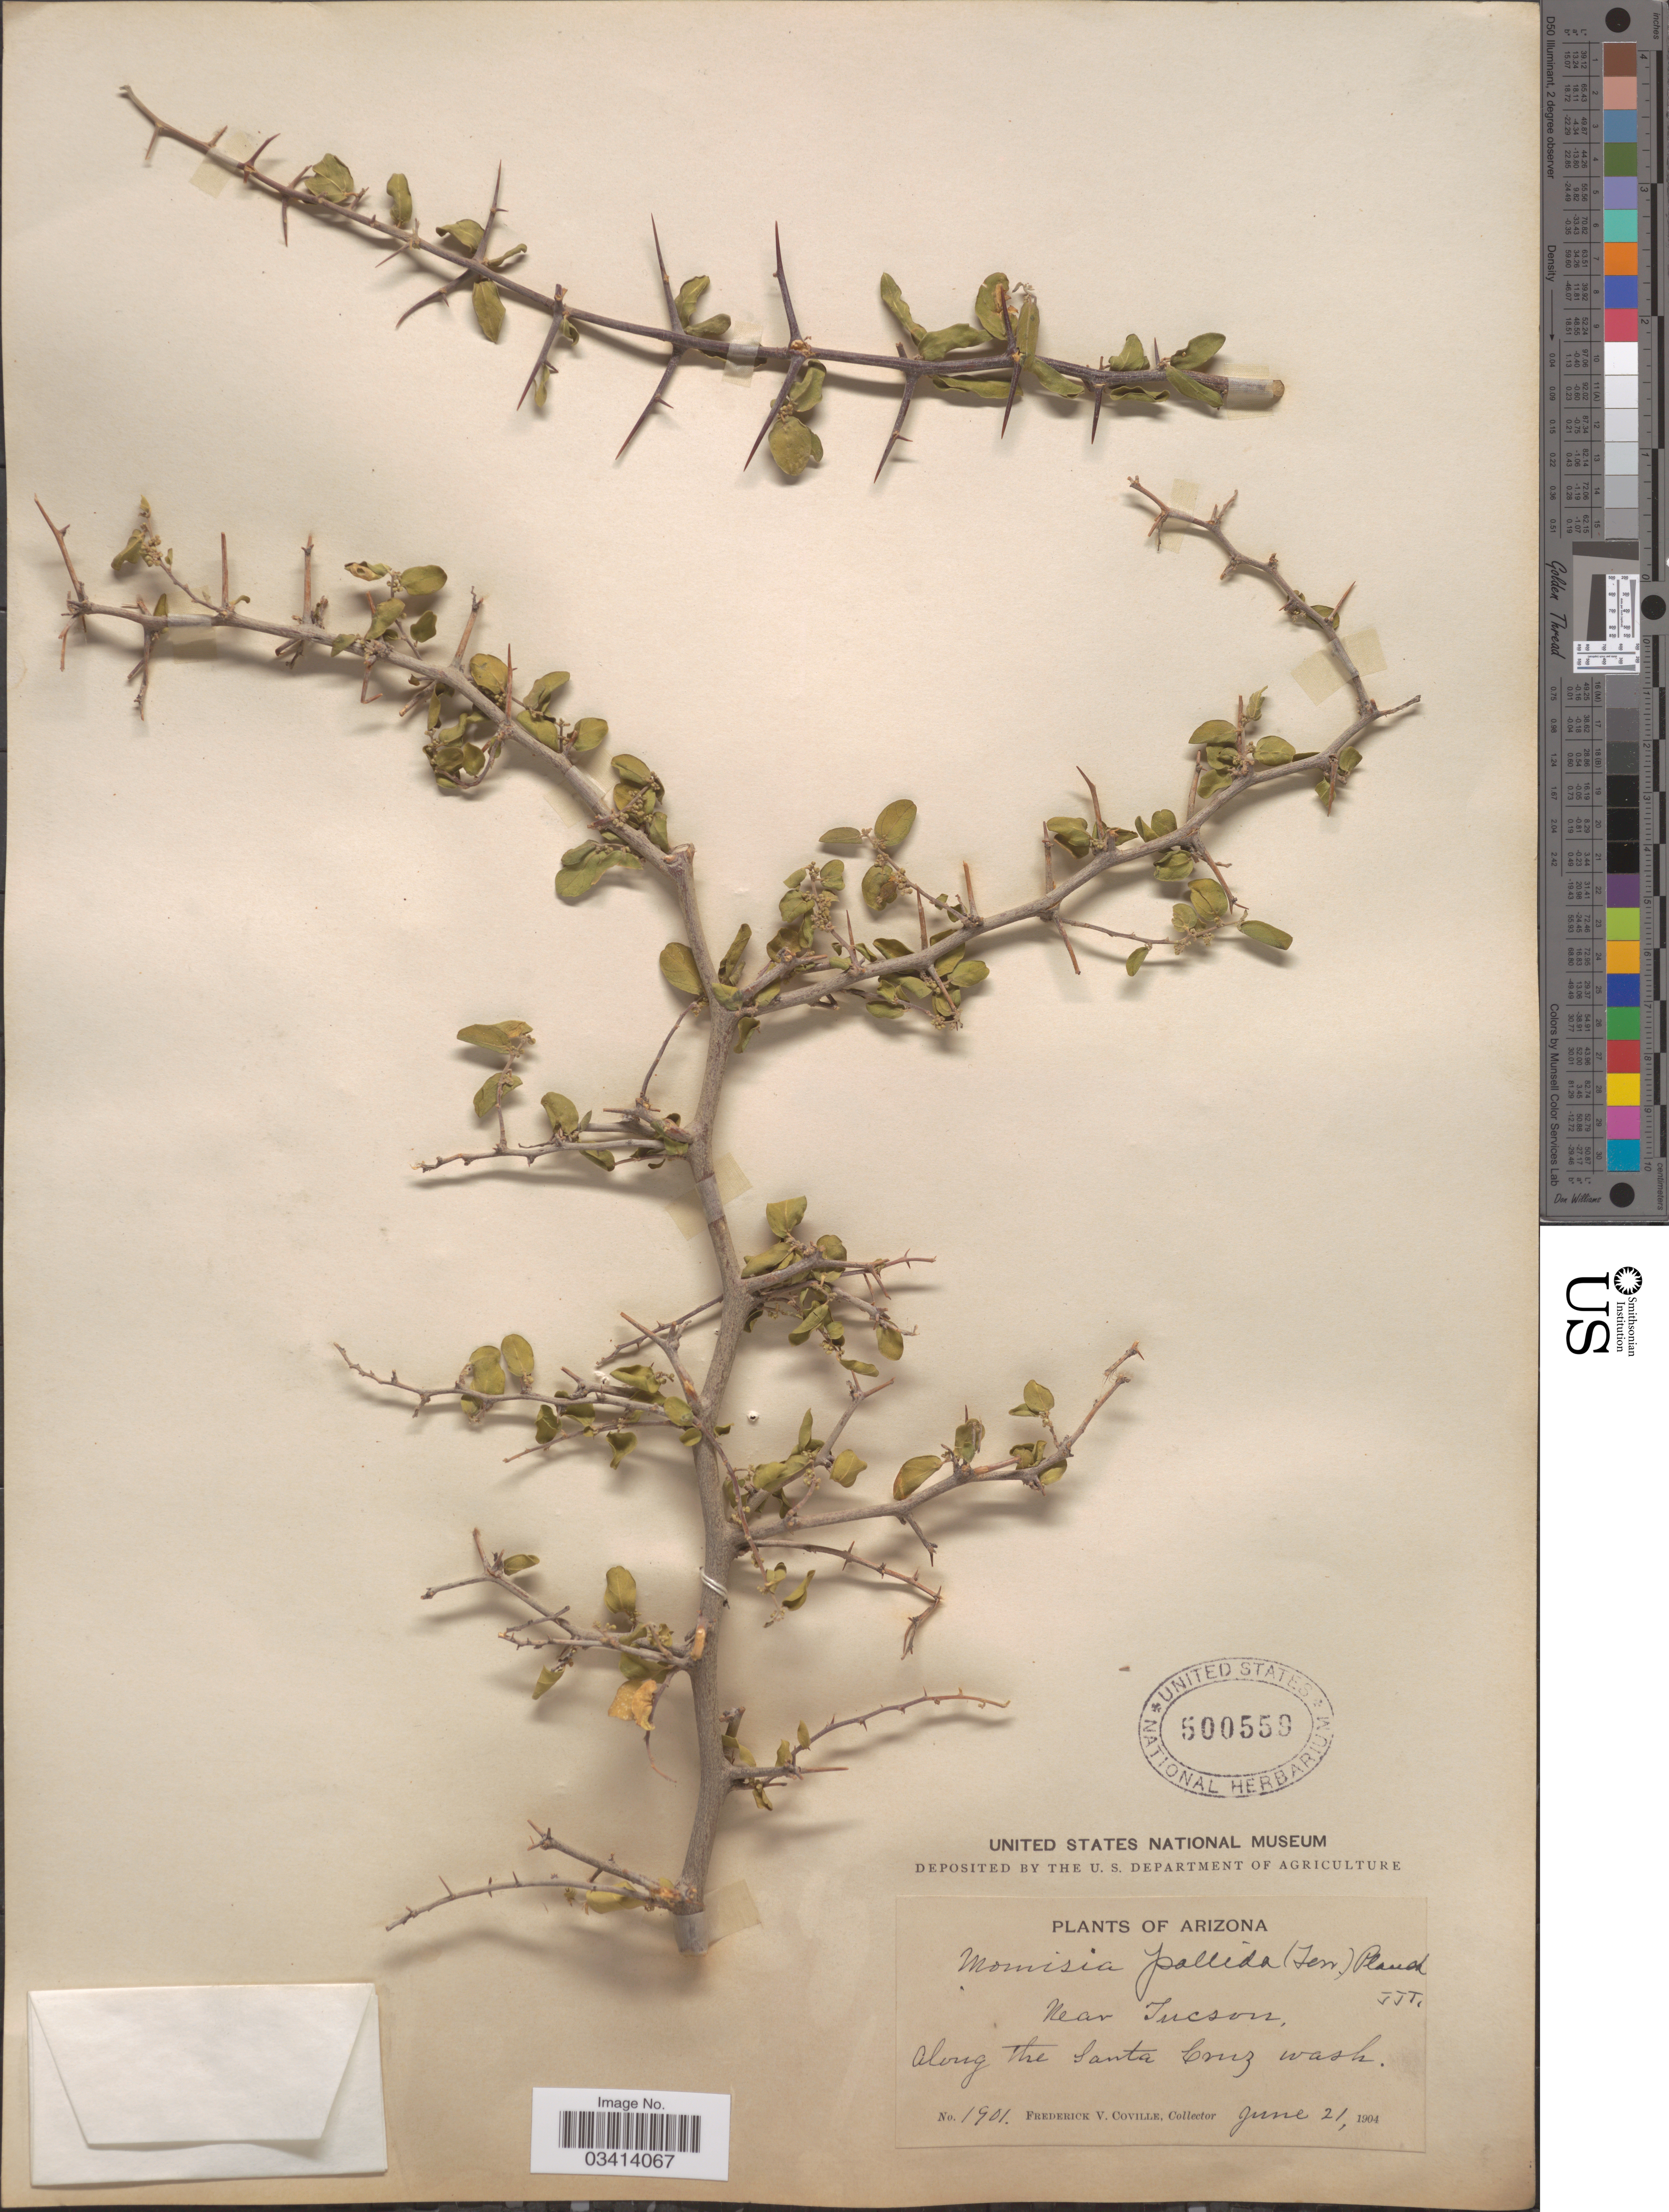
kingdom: Plantae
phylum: Tracheophyta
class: Magnoliopsida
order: Rosales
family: Cannabaceae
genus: Celtis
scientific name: Celtis pallida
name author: Torr. in Emory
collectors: F. V. Coville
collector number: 1901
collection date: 1904-06-21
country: United States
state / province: Arizona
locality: Near Tucson, along the Santa Cruz wash.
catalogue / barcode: US 500559